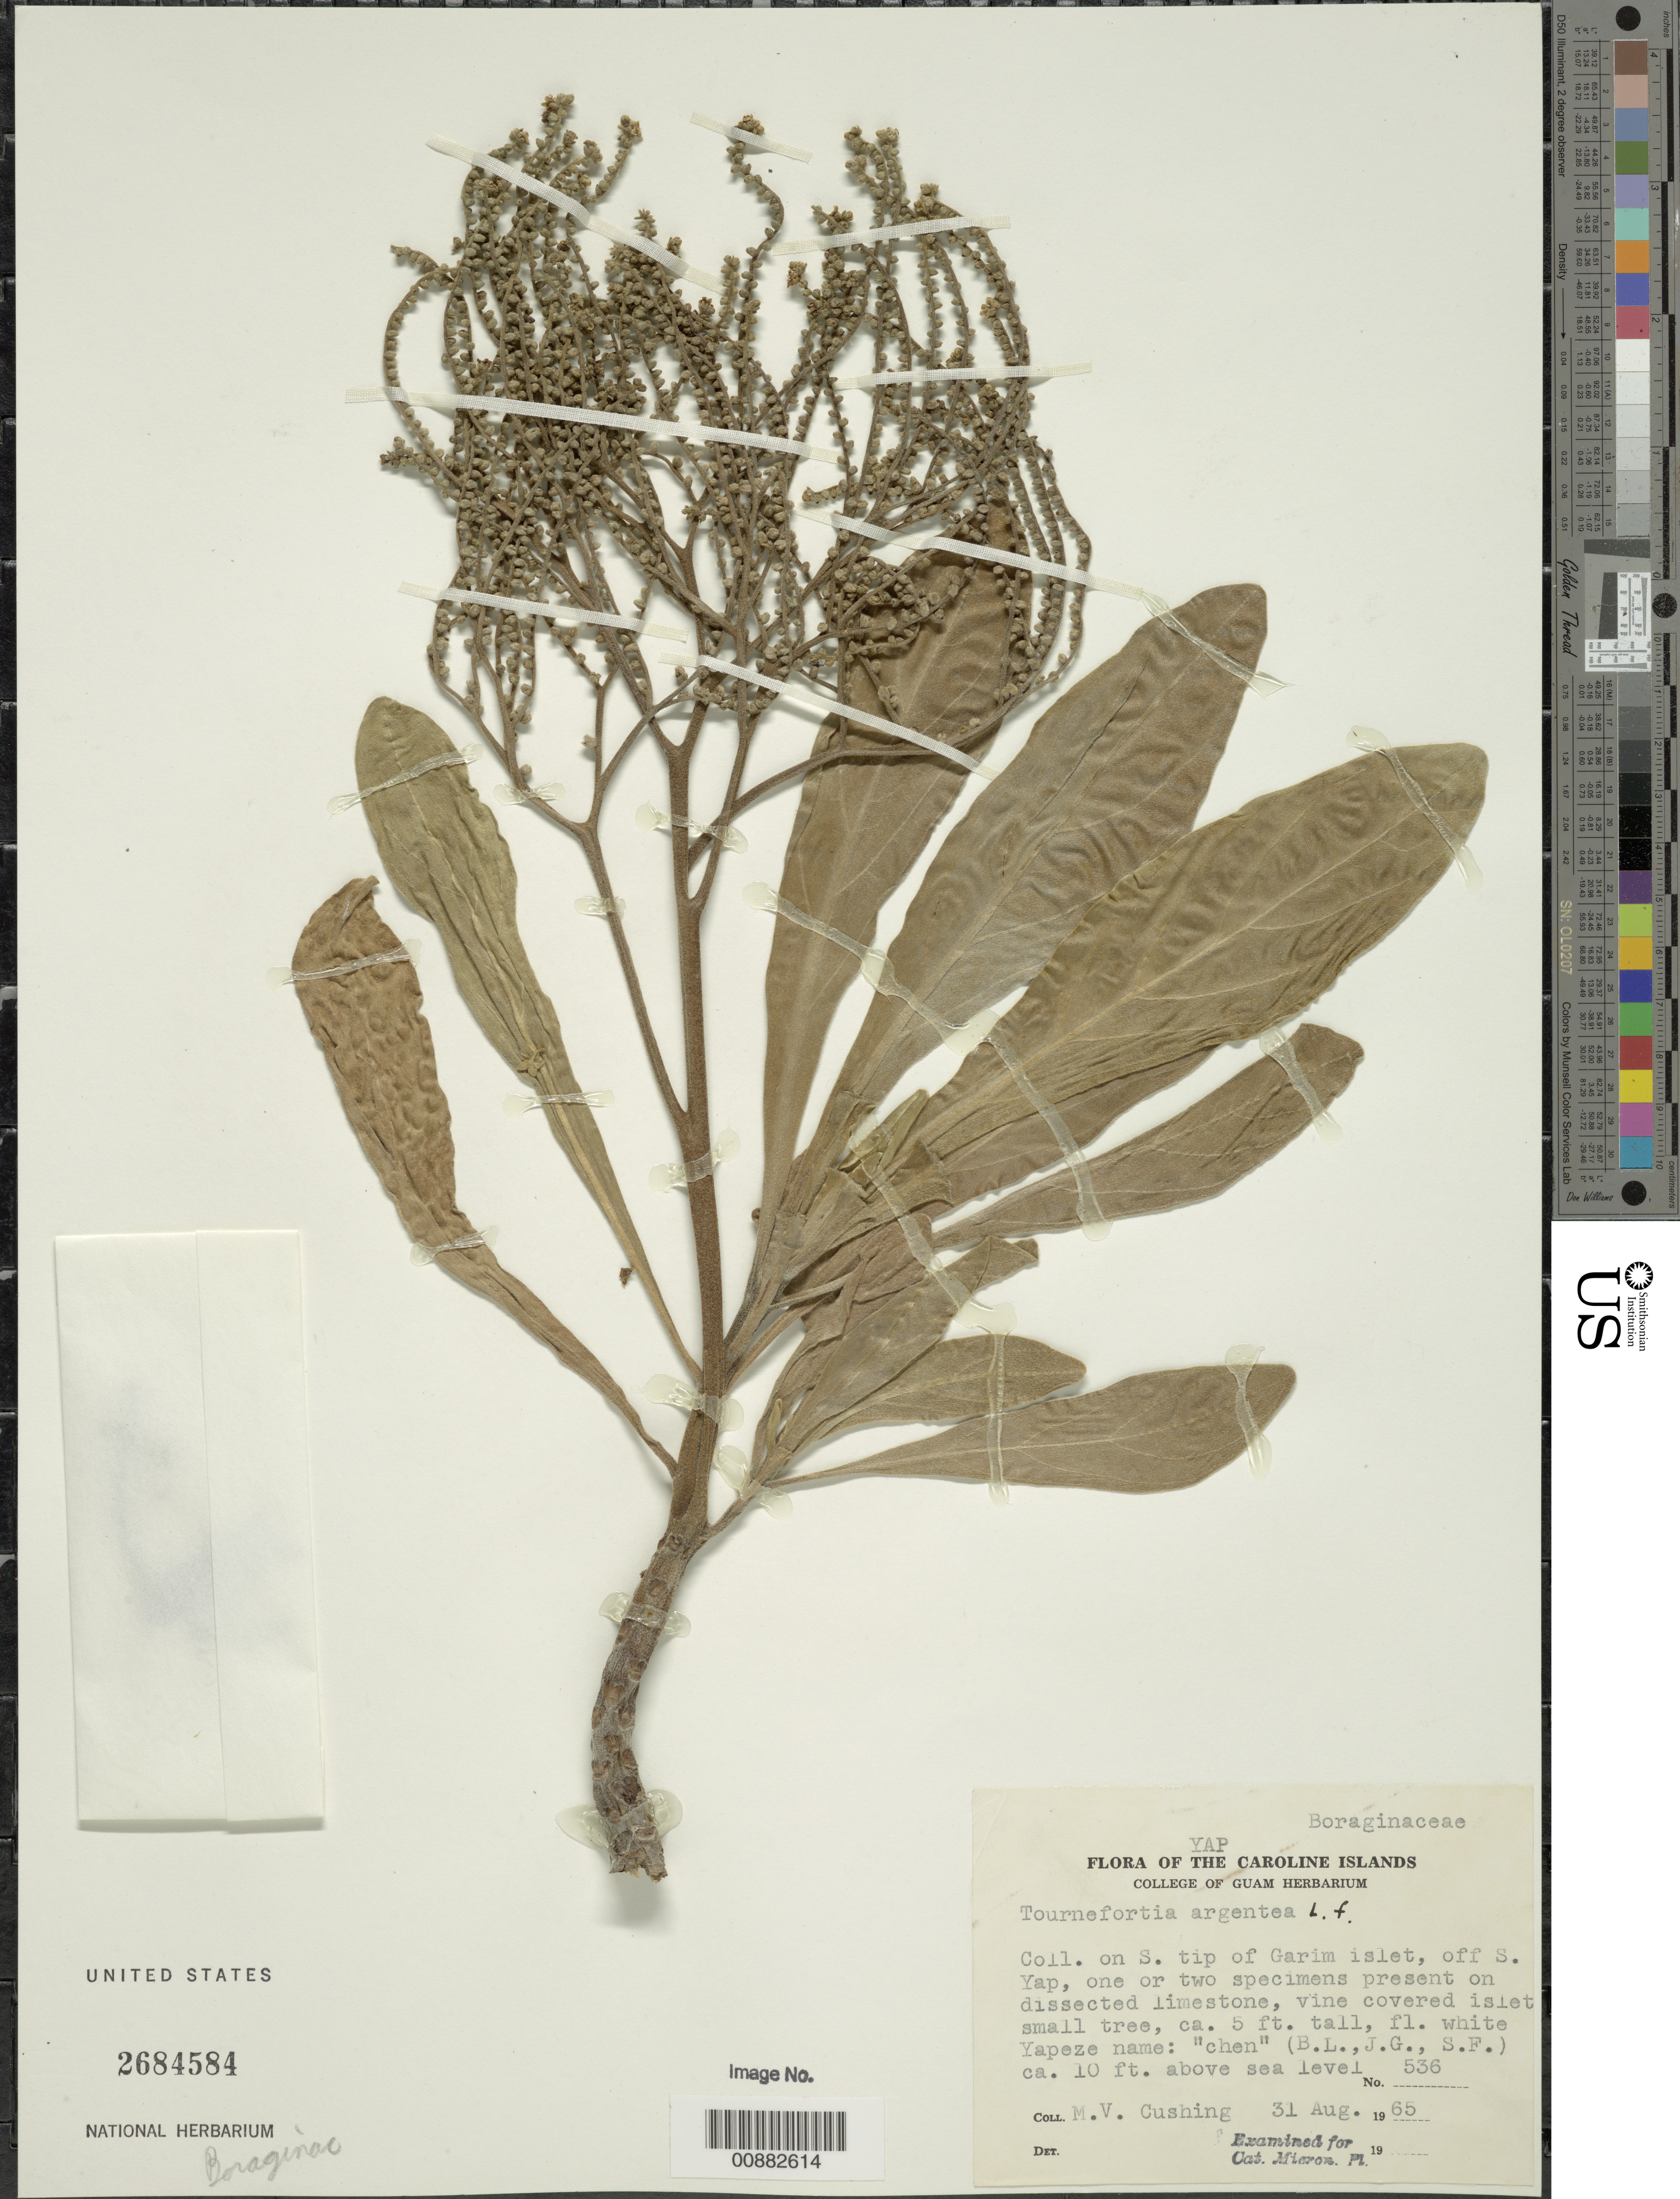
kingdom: Plantae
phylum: Tracheophyta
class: Magnoliopsida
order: Boraginales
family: Heliotropiaceae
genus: Heliotropium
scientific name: Heliotropium arboreum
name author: (Blanco) Mabberley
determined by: Wagner, W. L., (BOT), Smithsonian Institution - National Museum of Natural History (UNITED STATES)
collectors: M. V. Cushing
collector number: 536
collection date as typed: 31 Aug 1965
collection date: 1965-08-31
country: Micronesia, Federated States of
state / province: Yap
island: Yap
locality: S tip of Garim islet, off S. Yap, one or two specimens present on dissected limestone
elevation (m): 3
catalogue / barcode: US 2684584